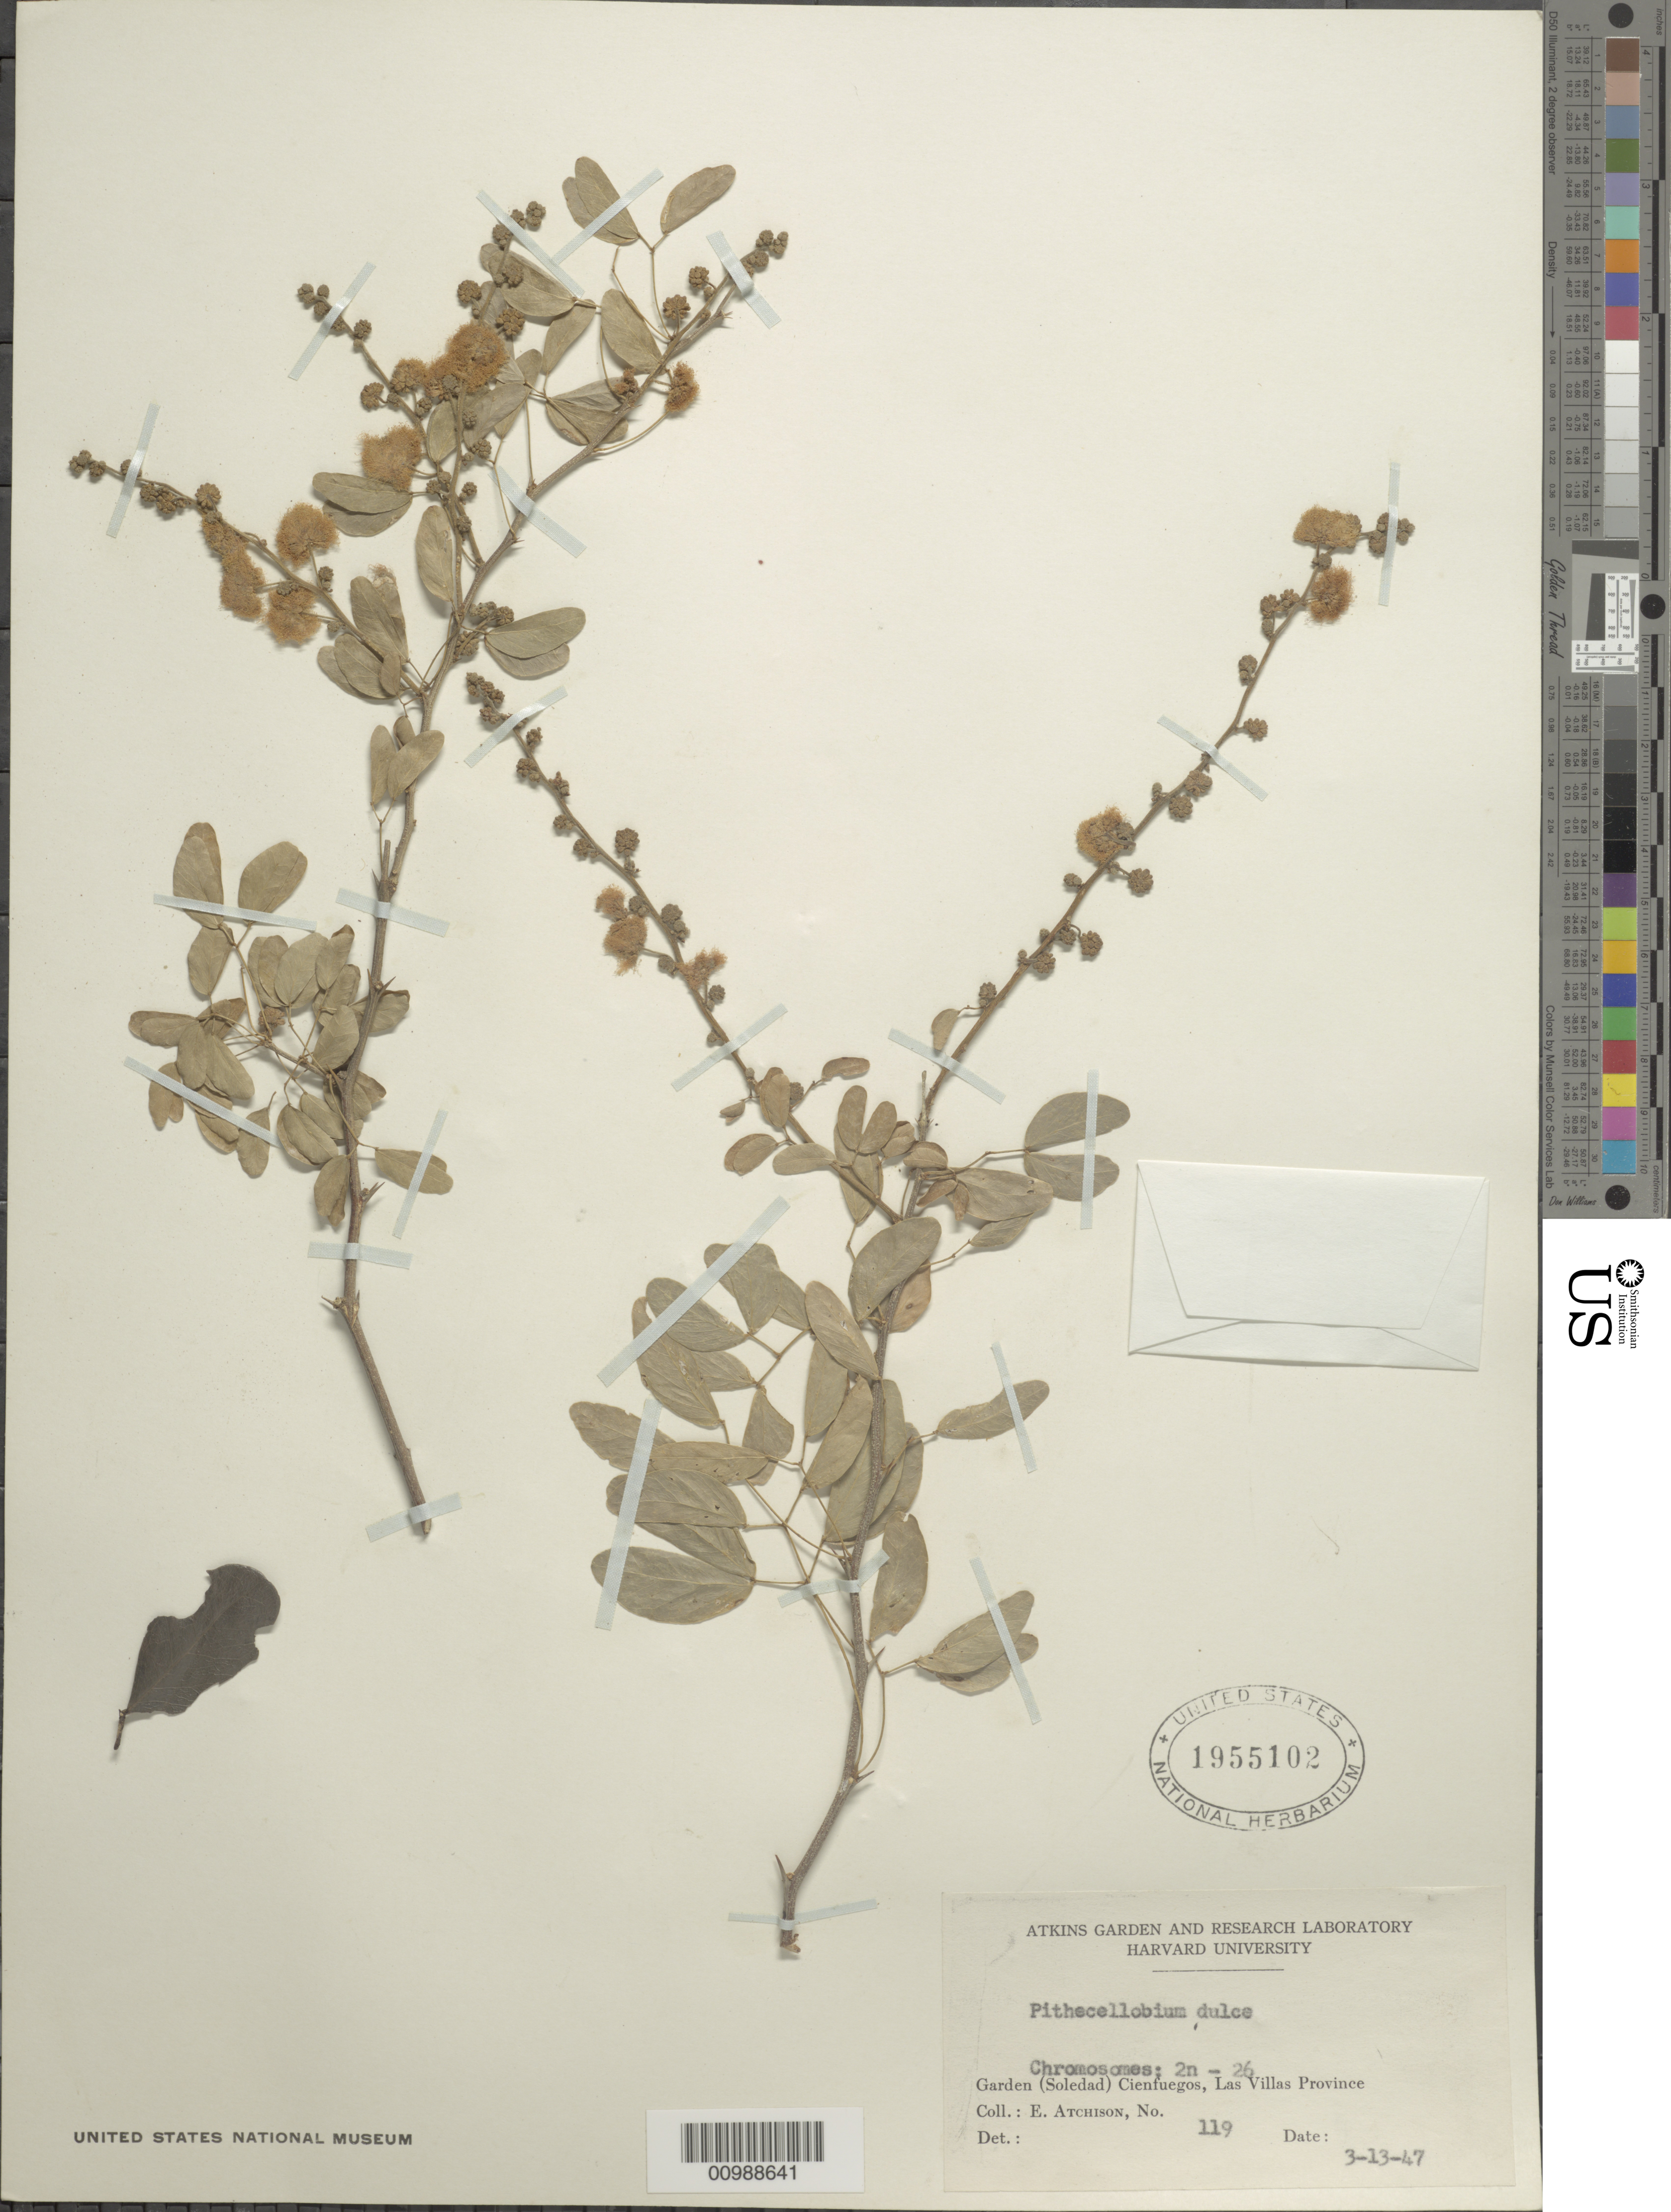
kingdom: Plantae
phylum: Tracheophyta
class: Magnoliopsida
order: Fabales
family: Fabaceae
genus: Pithecellobium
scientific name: Pithecellobium dulce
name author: (Roxb.) Benth.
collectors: E. Atchison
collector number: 119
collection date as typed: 13 Mar 1947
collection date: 1947-03-13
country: Cuba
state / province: Cienfuegos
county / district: Cienfuegos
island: Cuba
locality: Cienfuegos, Soledad (Garden)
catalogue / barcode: US 1955102